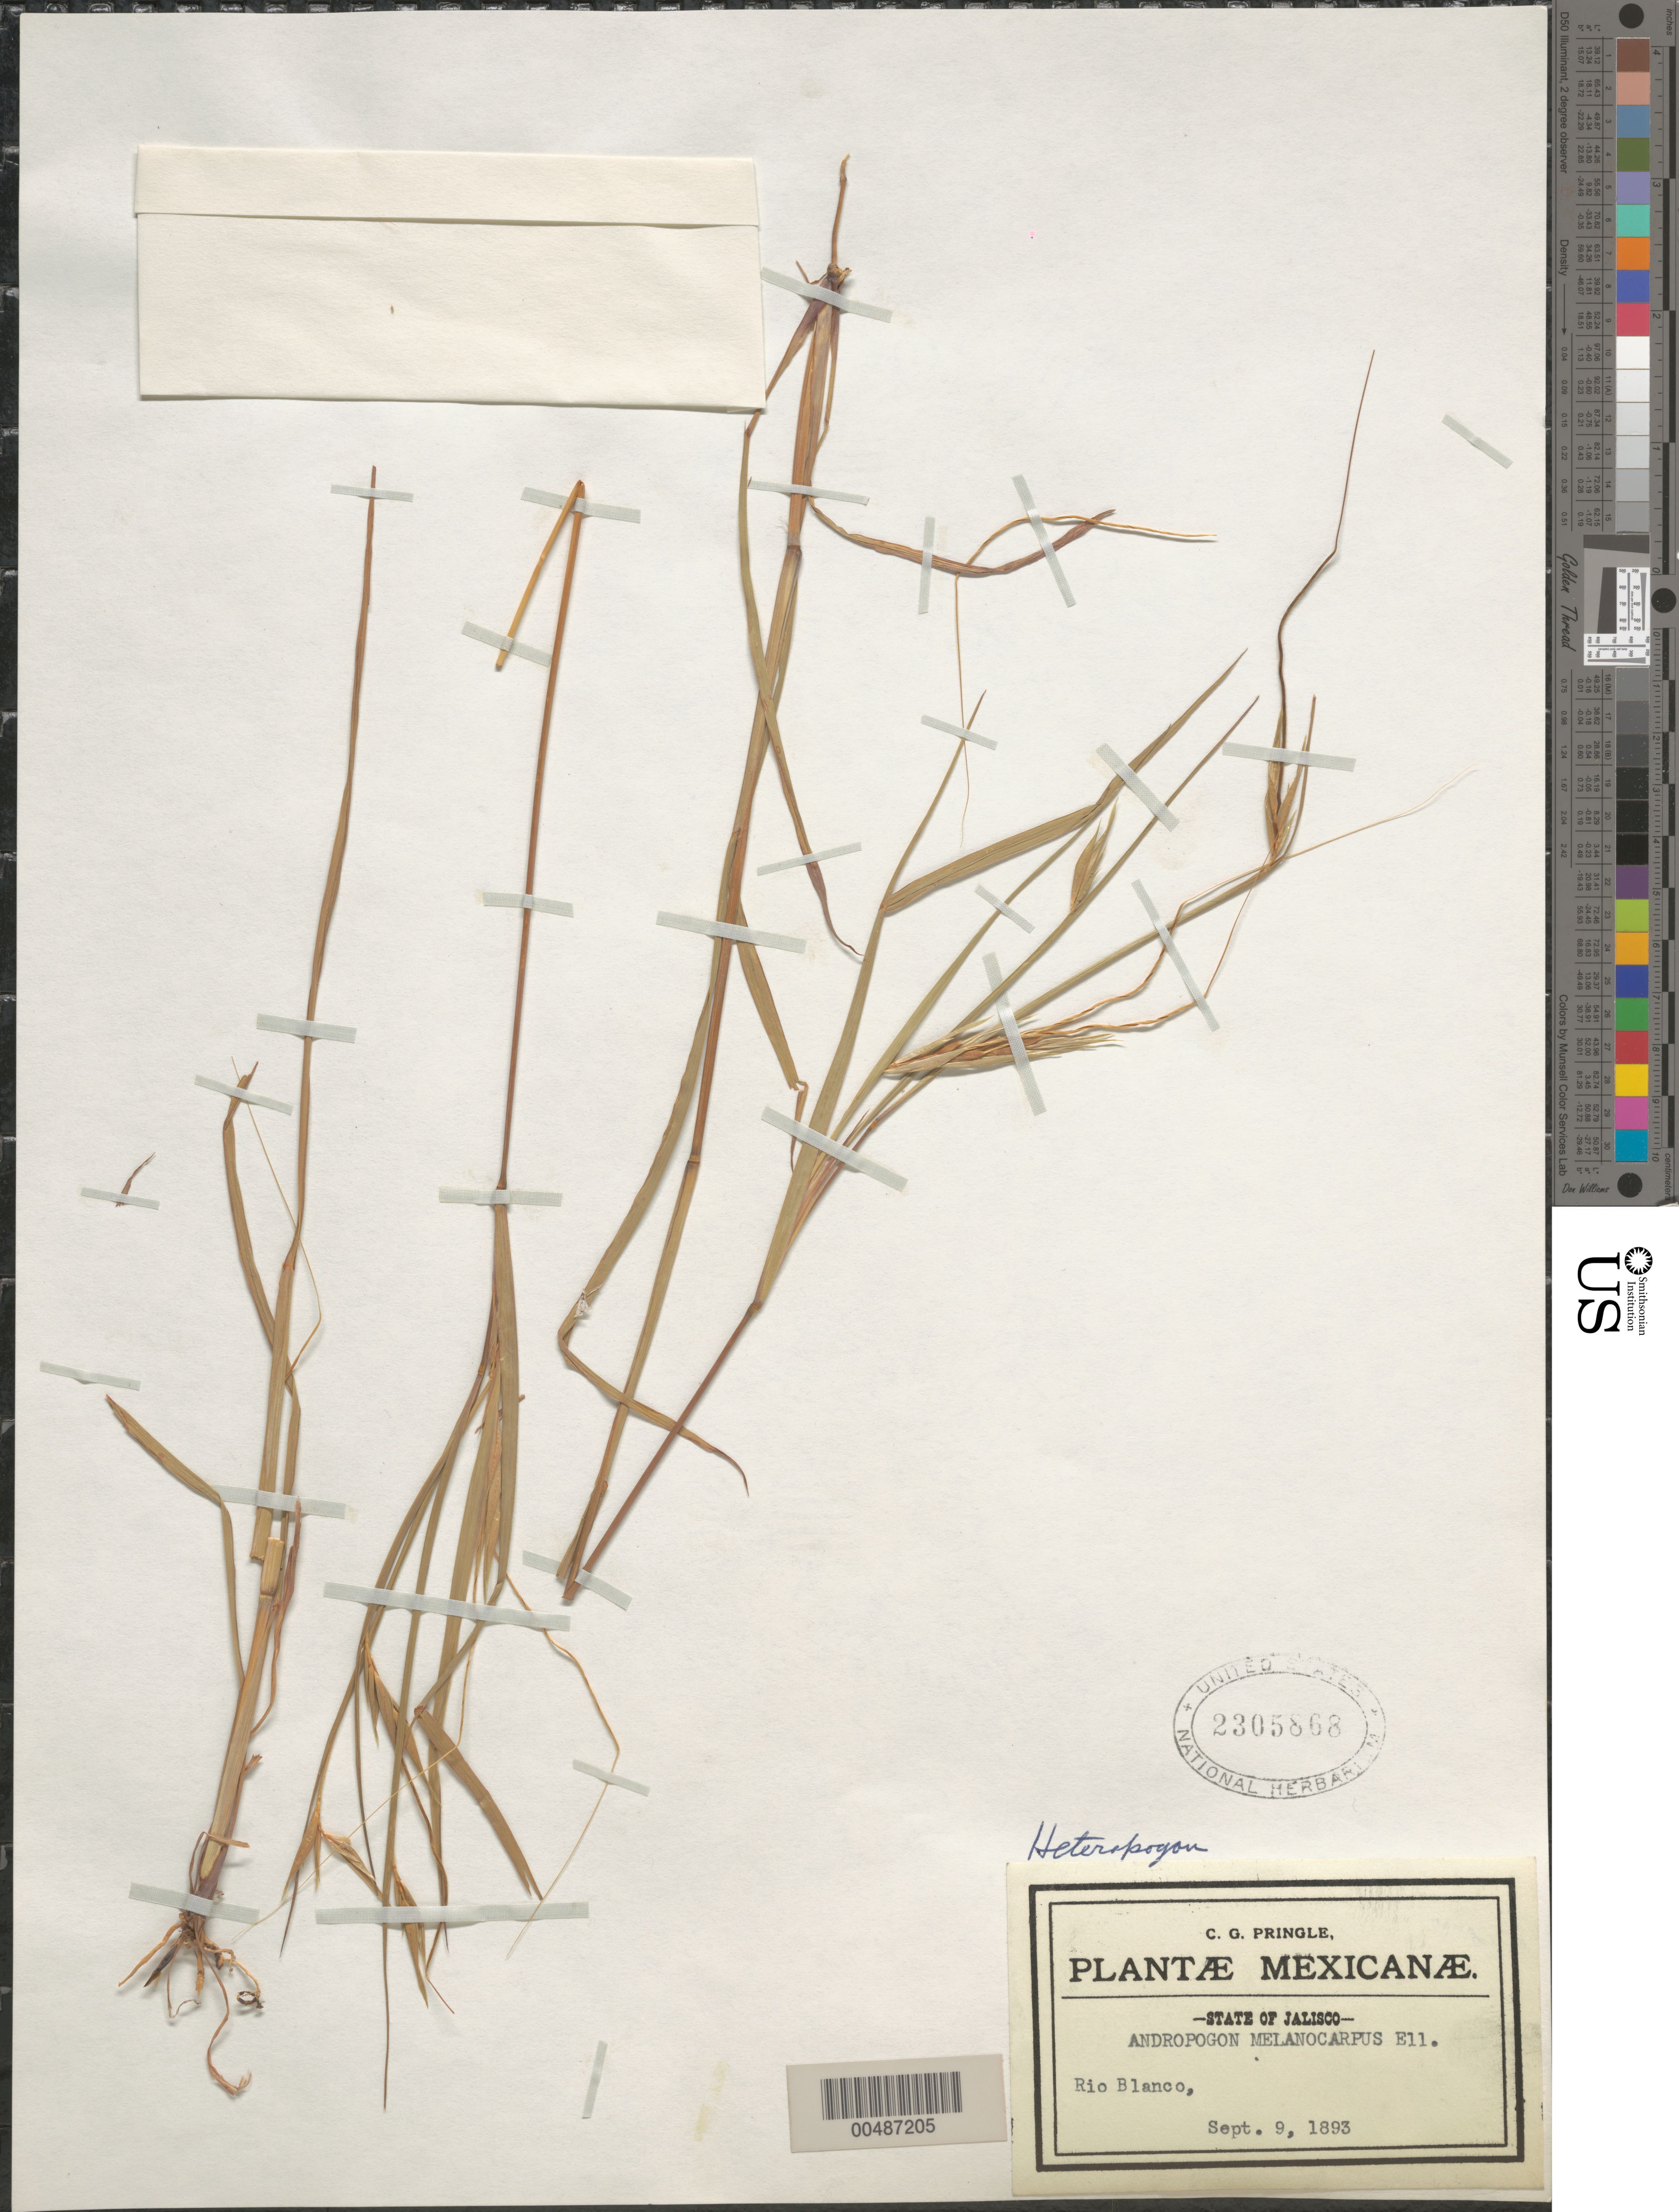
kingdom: Plantae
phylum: Tracheophyta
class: Liliopsida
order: Poales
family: Poaceae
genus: Heteropogon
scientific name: Heteropogon melanocarpus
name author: (Elliott) Benth.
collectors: C. G. Pringle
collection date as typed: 9 Sep 1893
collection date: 1893-09-09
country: Mexico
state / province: Jalisco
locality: Rio Blanco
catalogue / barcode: US 2305868